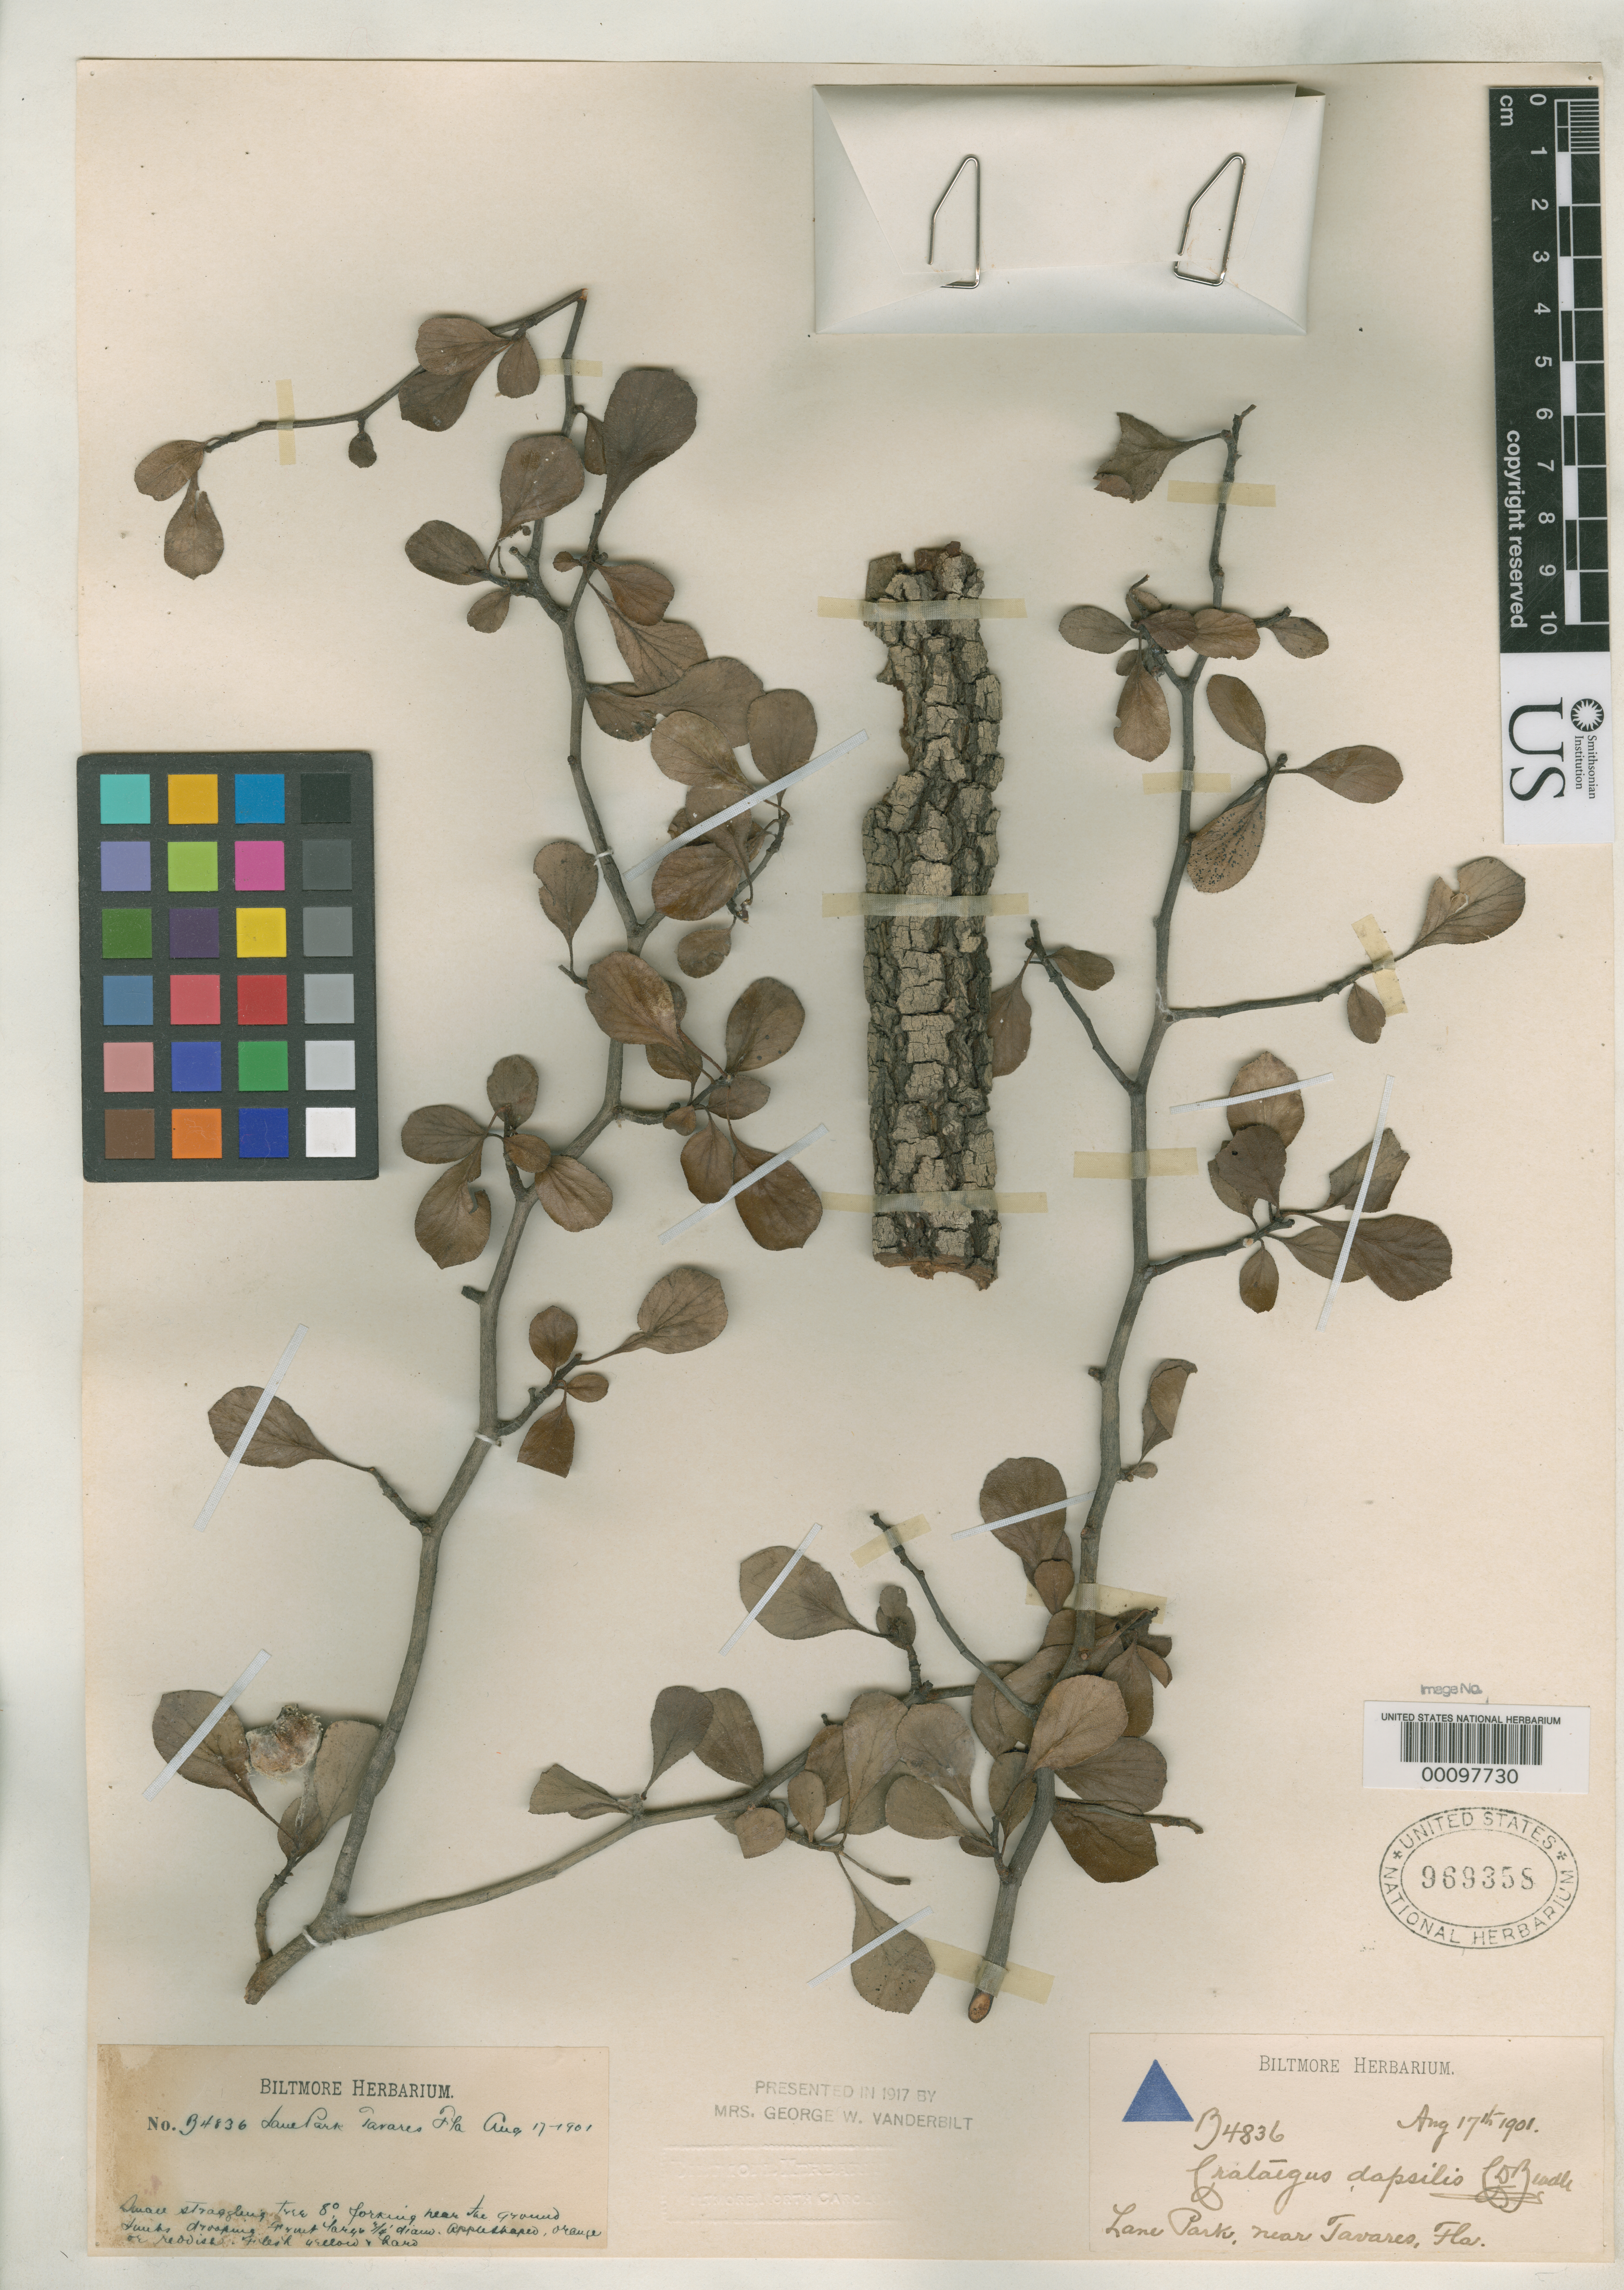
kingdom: Plantae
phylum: Tracheophyta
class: Magnoliopsida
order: Rosales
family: Rosaceae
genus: Crataegus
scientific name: Crataegus dapsilis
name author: Beadle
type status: Possible Holotype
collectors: ex herb. Biltmore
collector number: B 4836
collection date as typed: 17 Aug 1901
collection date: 1901-08-17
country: United States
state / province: Florida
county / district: Lake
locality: Lane Park, near Tavares.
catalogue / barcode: US 969358